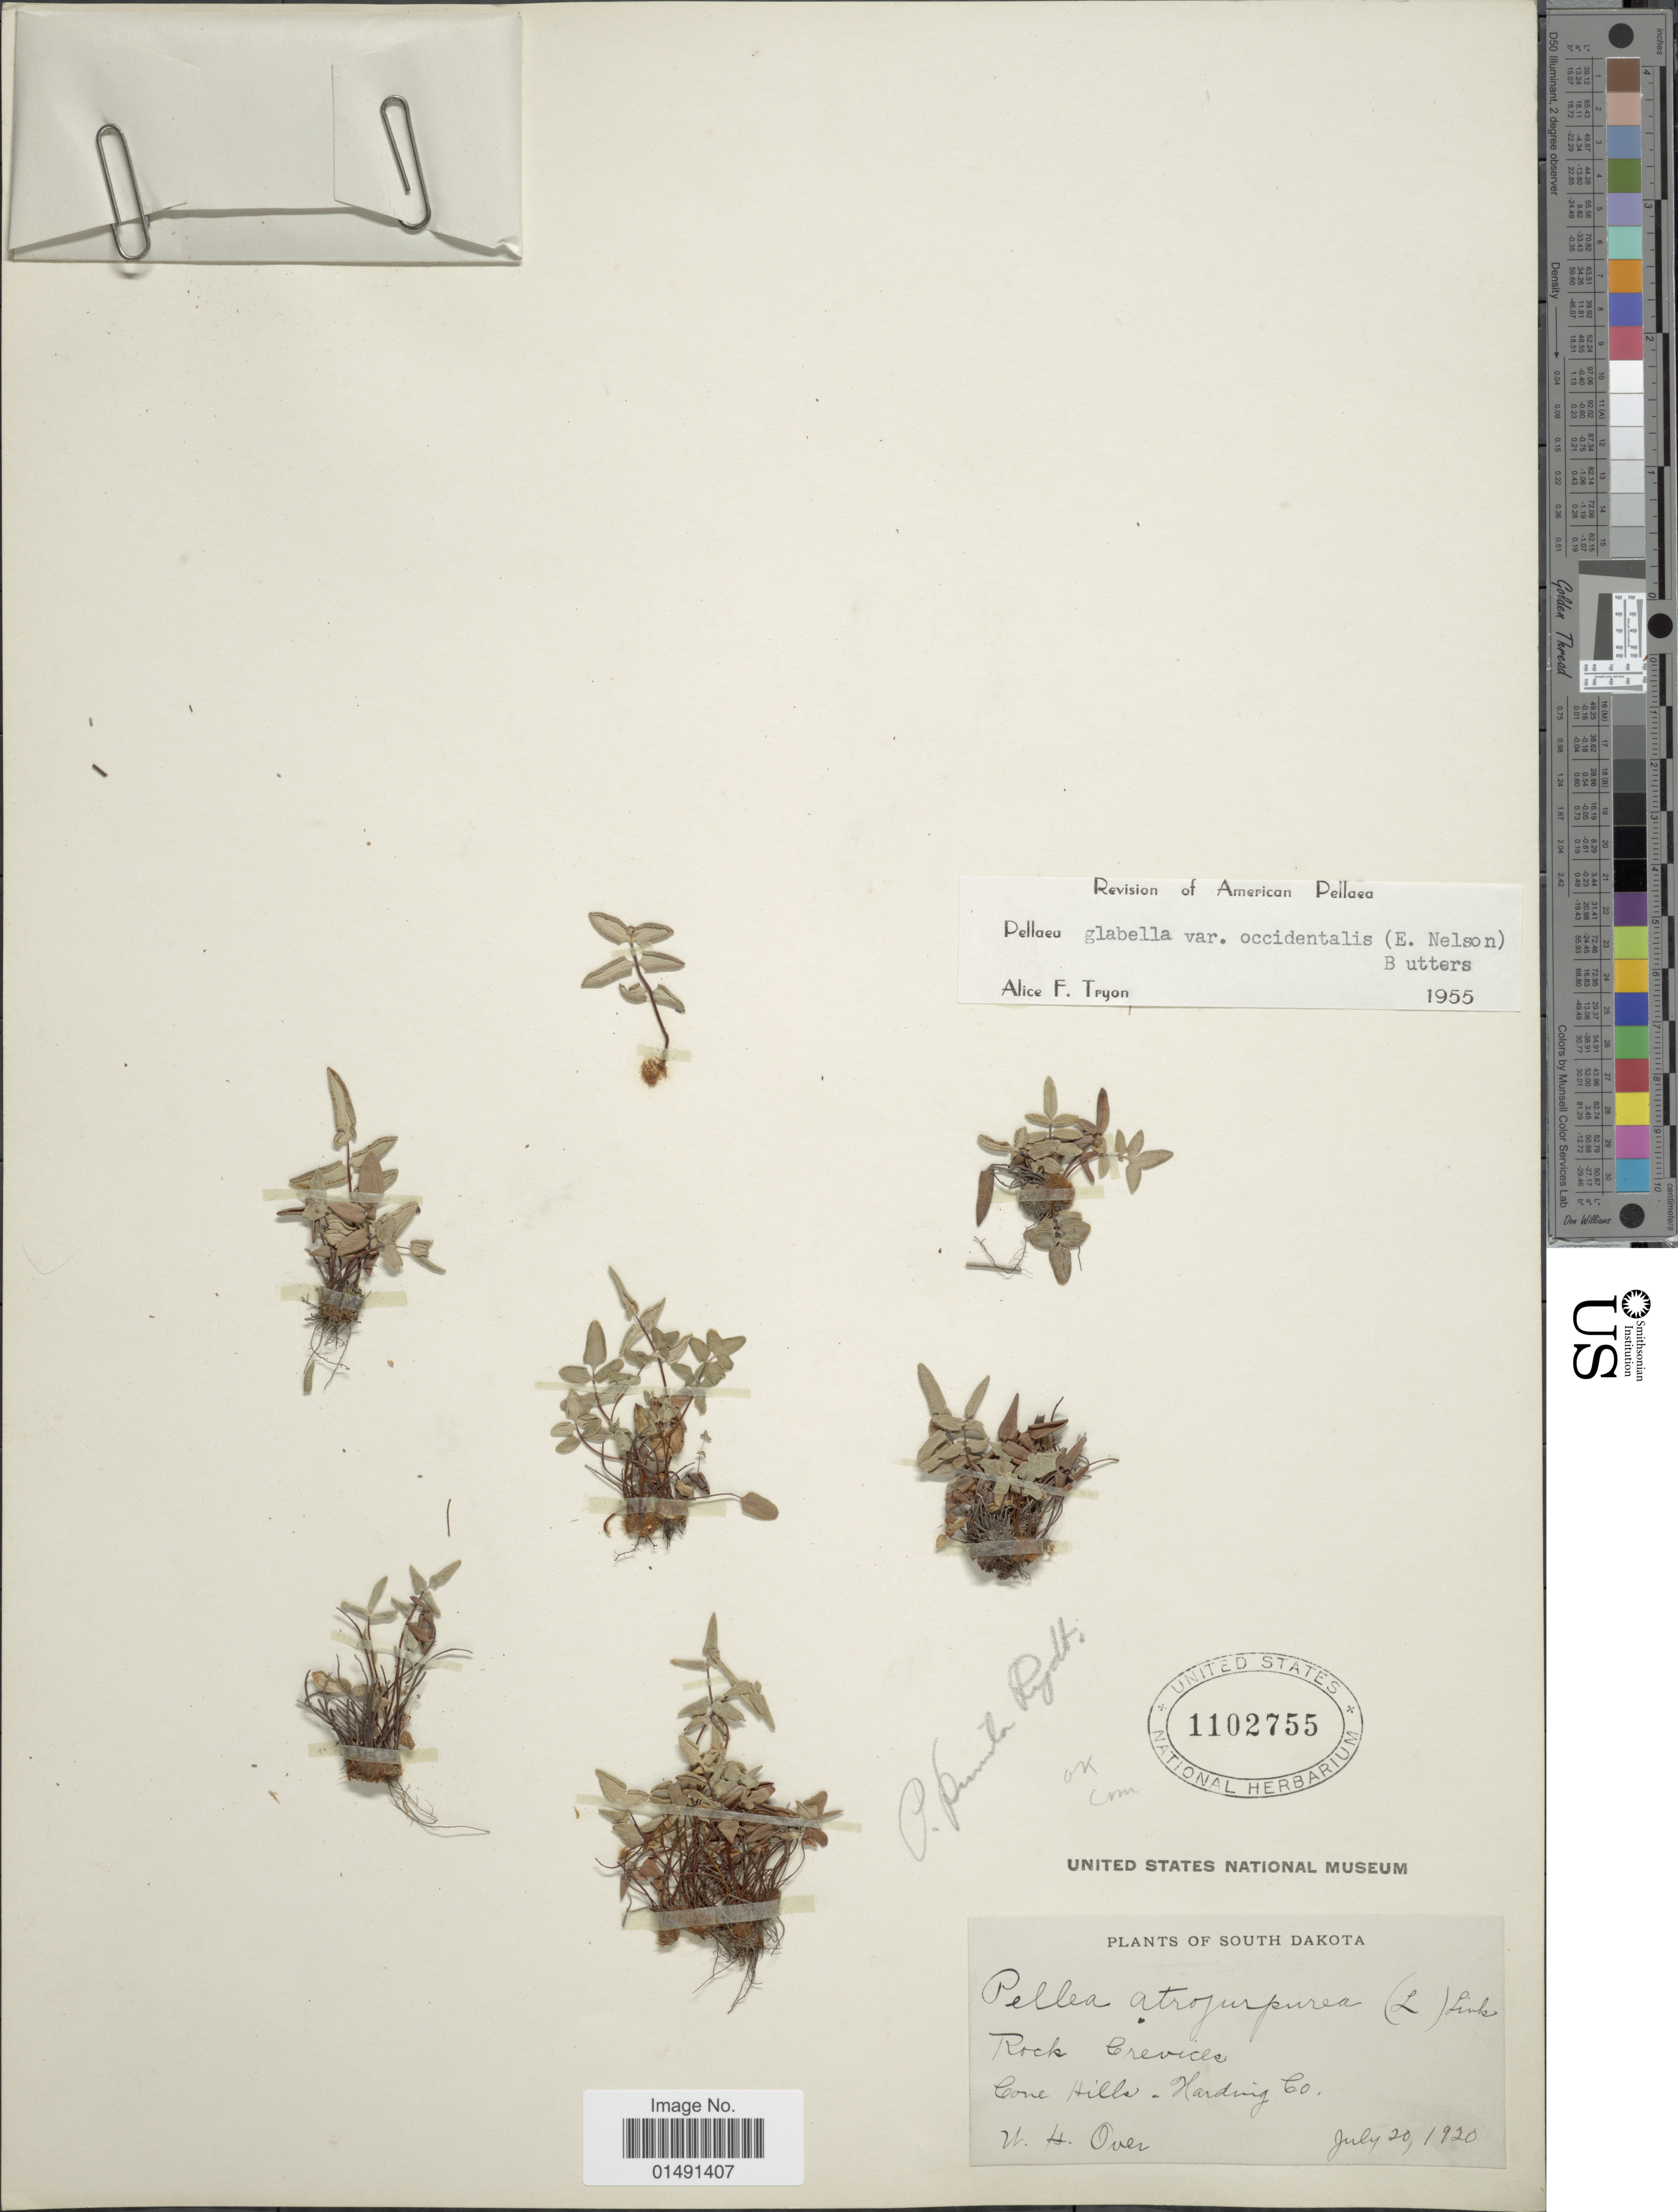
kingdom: Plantae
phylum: Tracheophyta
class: Polypodiopsida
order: Polypodiales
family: Pteridaceae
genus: Pellaea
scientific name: Pellaea glabella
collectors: W. Hoover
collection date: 1920-07-20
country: United States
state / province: South Dakota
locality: Cone Hills - Harding Co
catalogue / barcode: US 1102755